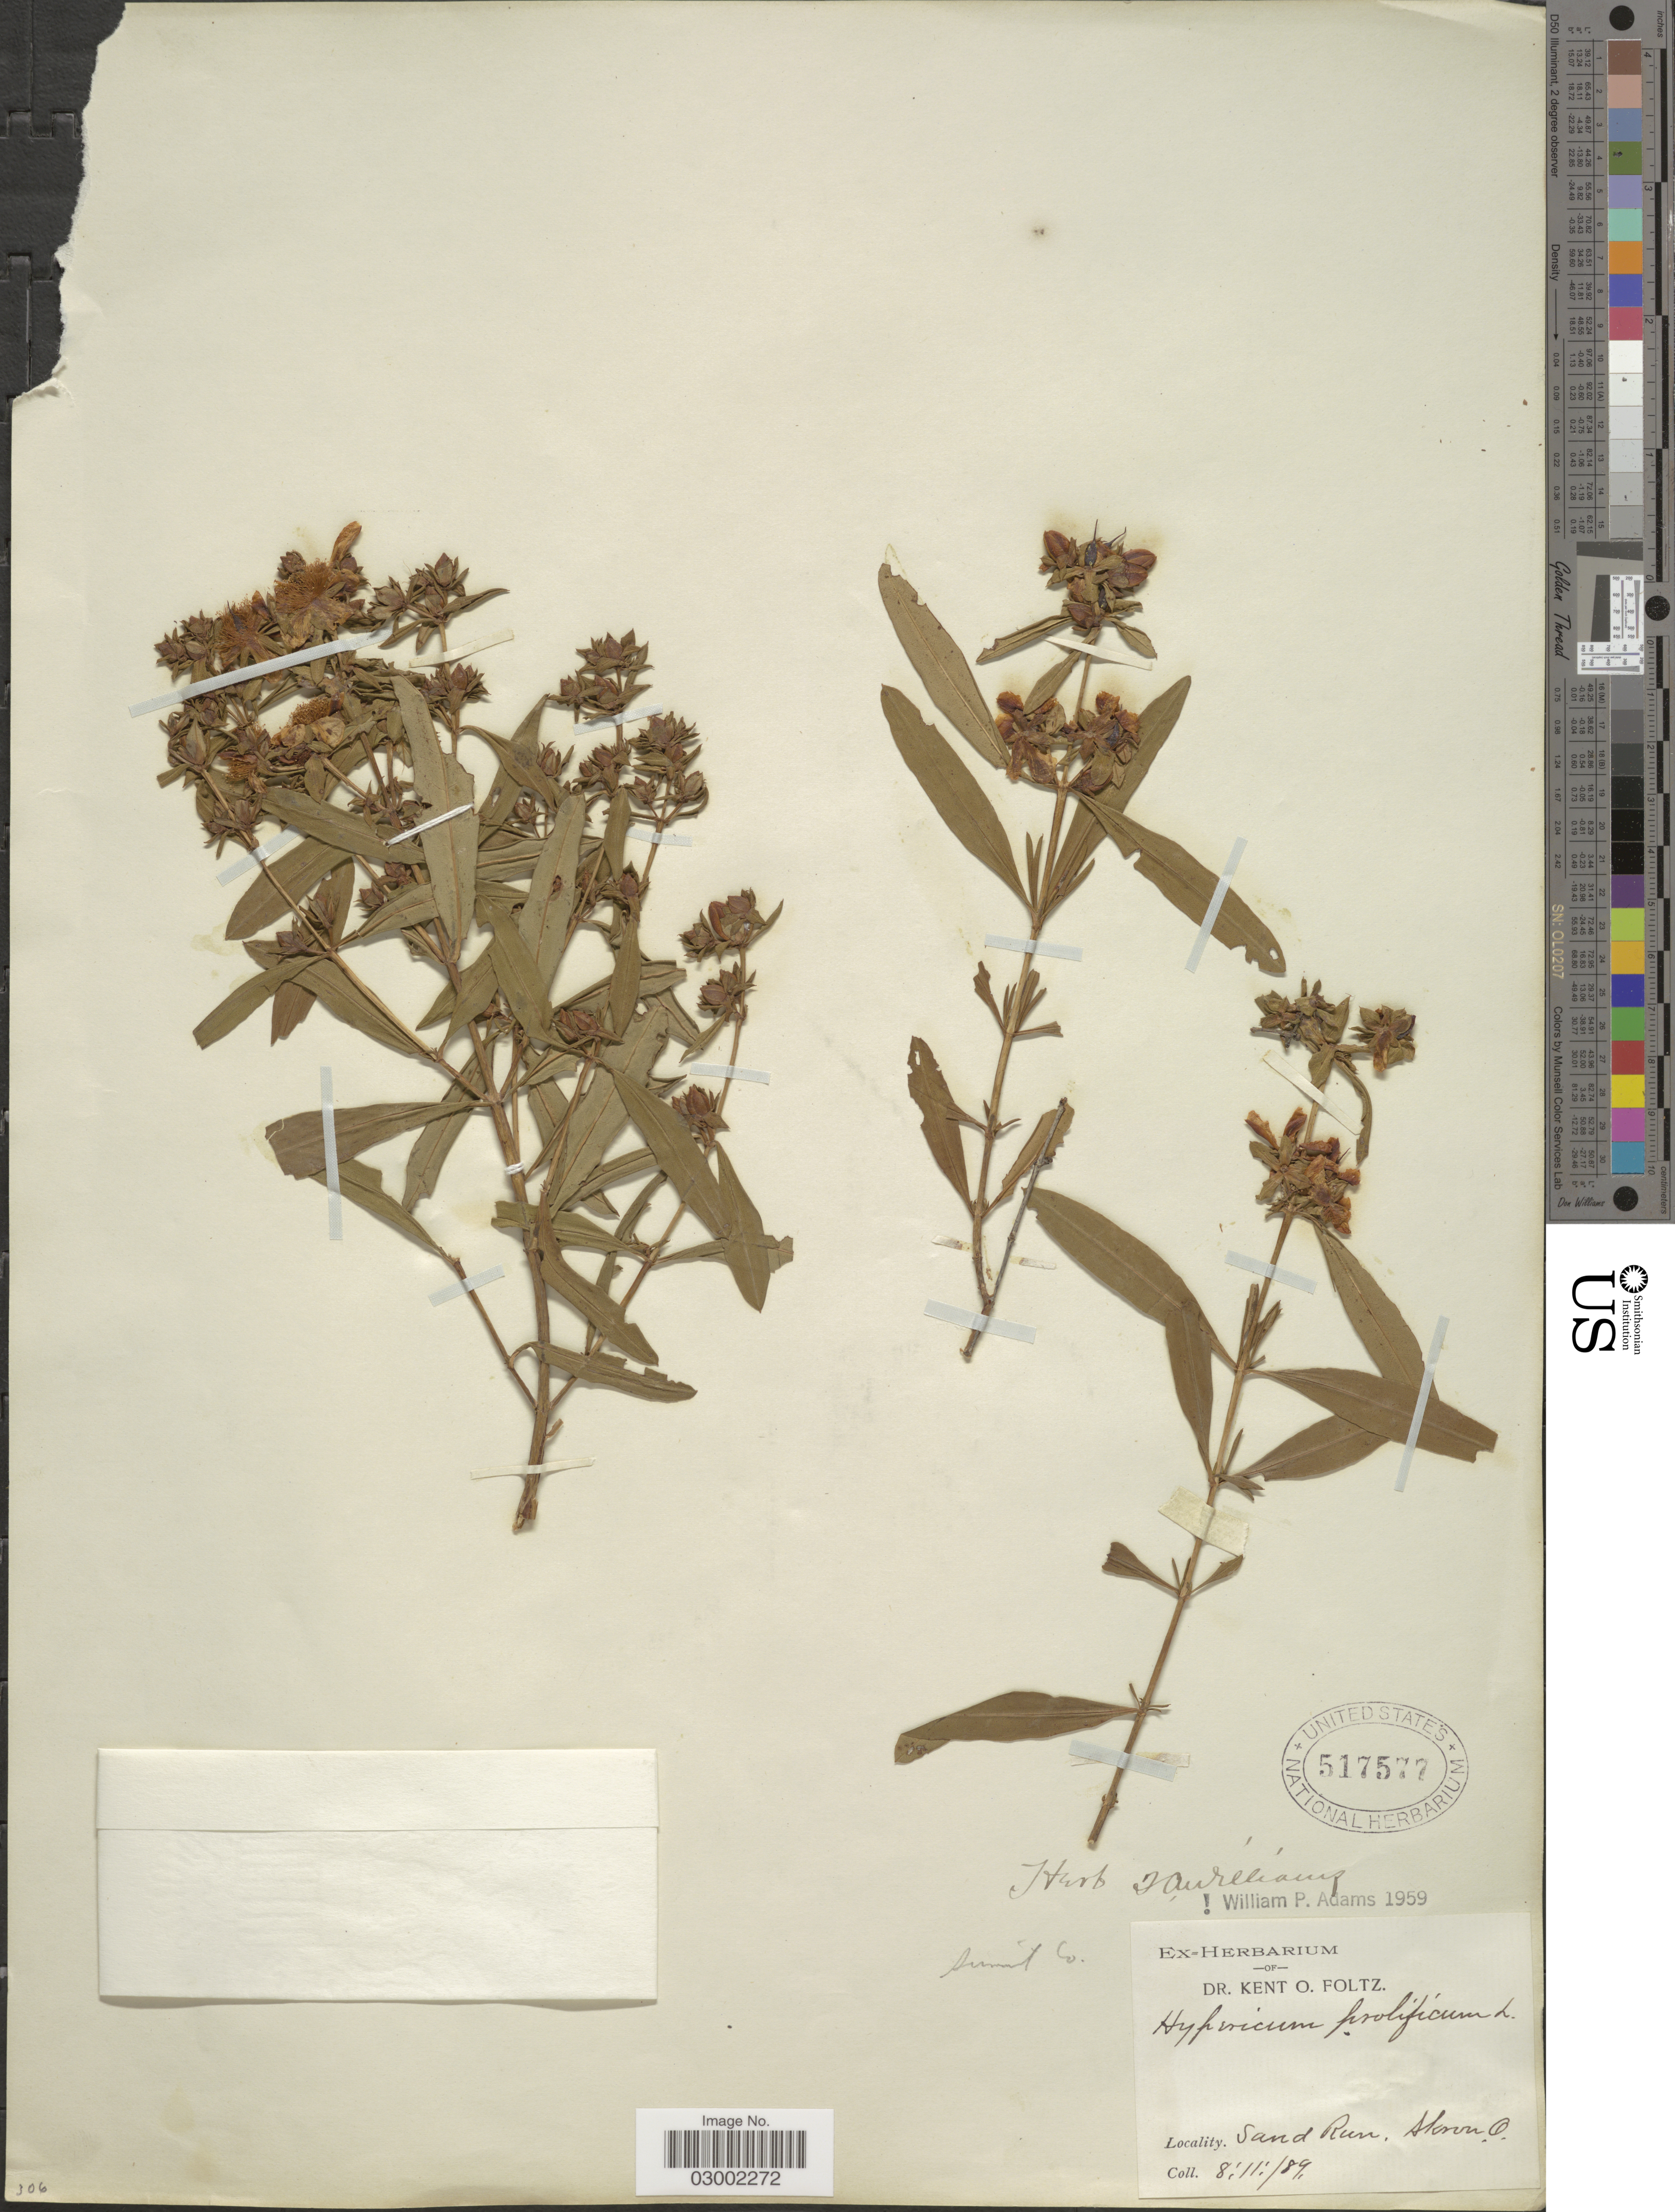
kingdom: Plantae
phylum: Tracheophyta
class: Magnoliopsida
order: Malpighiales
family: Hypericaceae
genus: Hypericum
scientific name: Hypericum prolificum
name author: L.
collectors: ex herb. Dr. Kent O. Foltz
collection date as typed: Transcribed d/m/y: 11/8/89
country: United States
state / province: Ohio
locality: Sand Run. Akron. Summit Co.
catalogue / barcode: US 517577